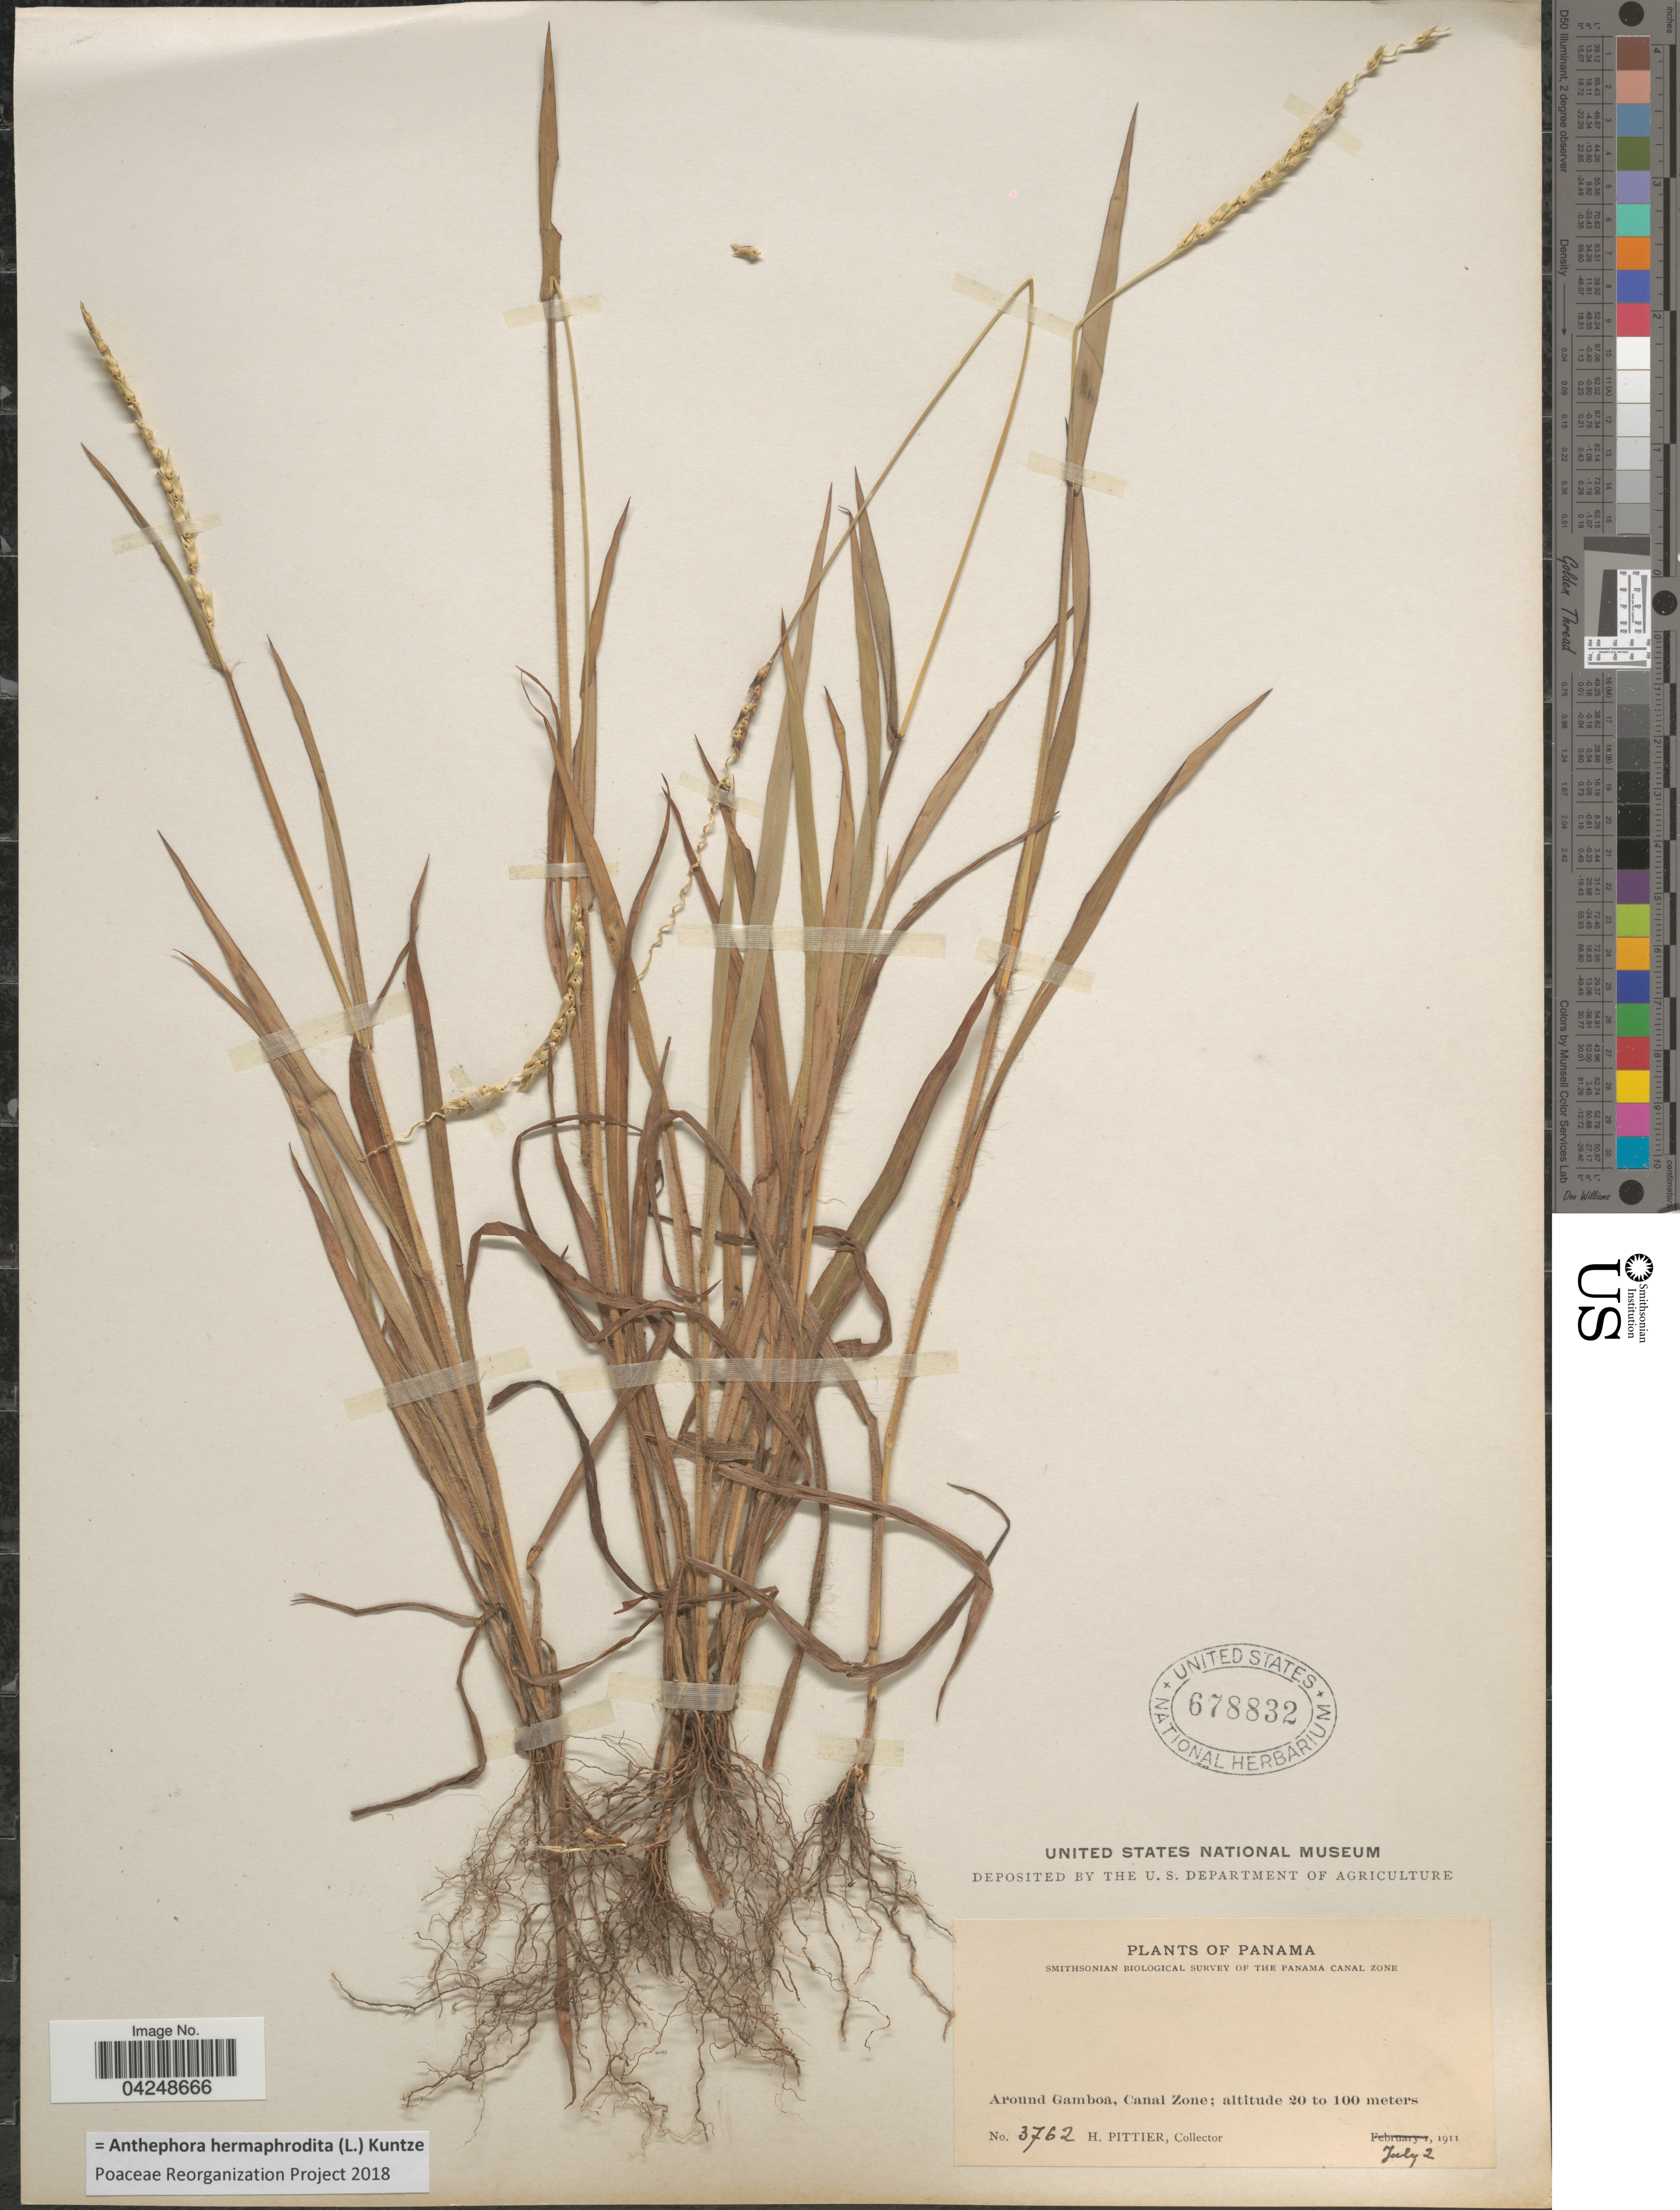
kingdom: Plantae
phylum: Tracheophyta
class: Liliopsida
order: Poales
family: Poaceae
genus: Anthephora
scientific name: Anthephora hermaphrodita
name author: (L.) Kuntze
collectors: H. F. Pittier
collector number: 3762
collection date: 1911-07-02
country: Panama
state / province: Colón / Panamá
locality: Smithsonian Biological Survey of the Panama Canal Zone. Around Gamboa, Canal Zone.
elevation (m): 20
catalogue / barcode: US 678832